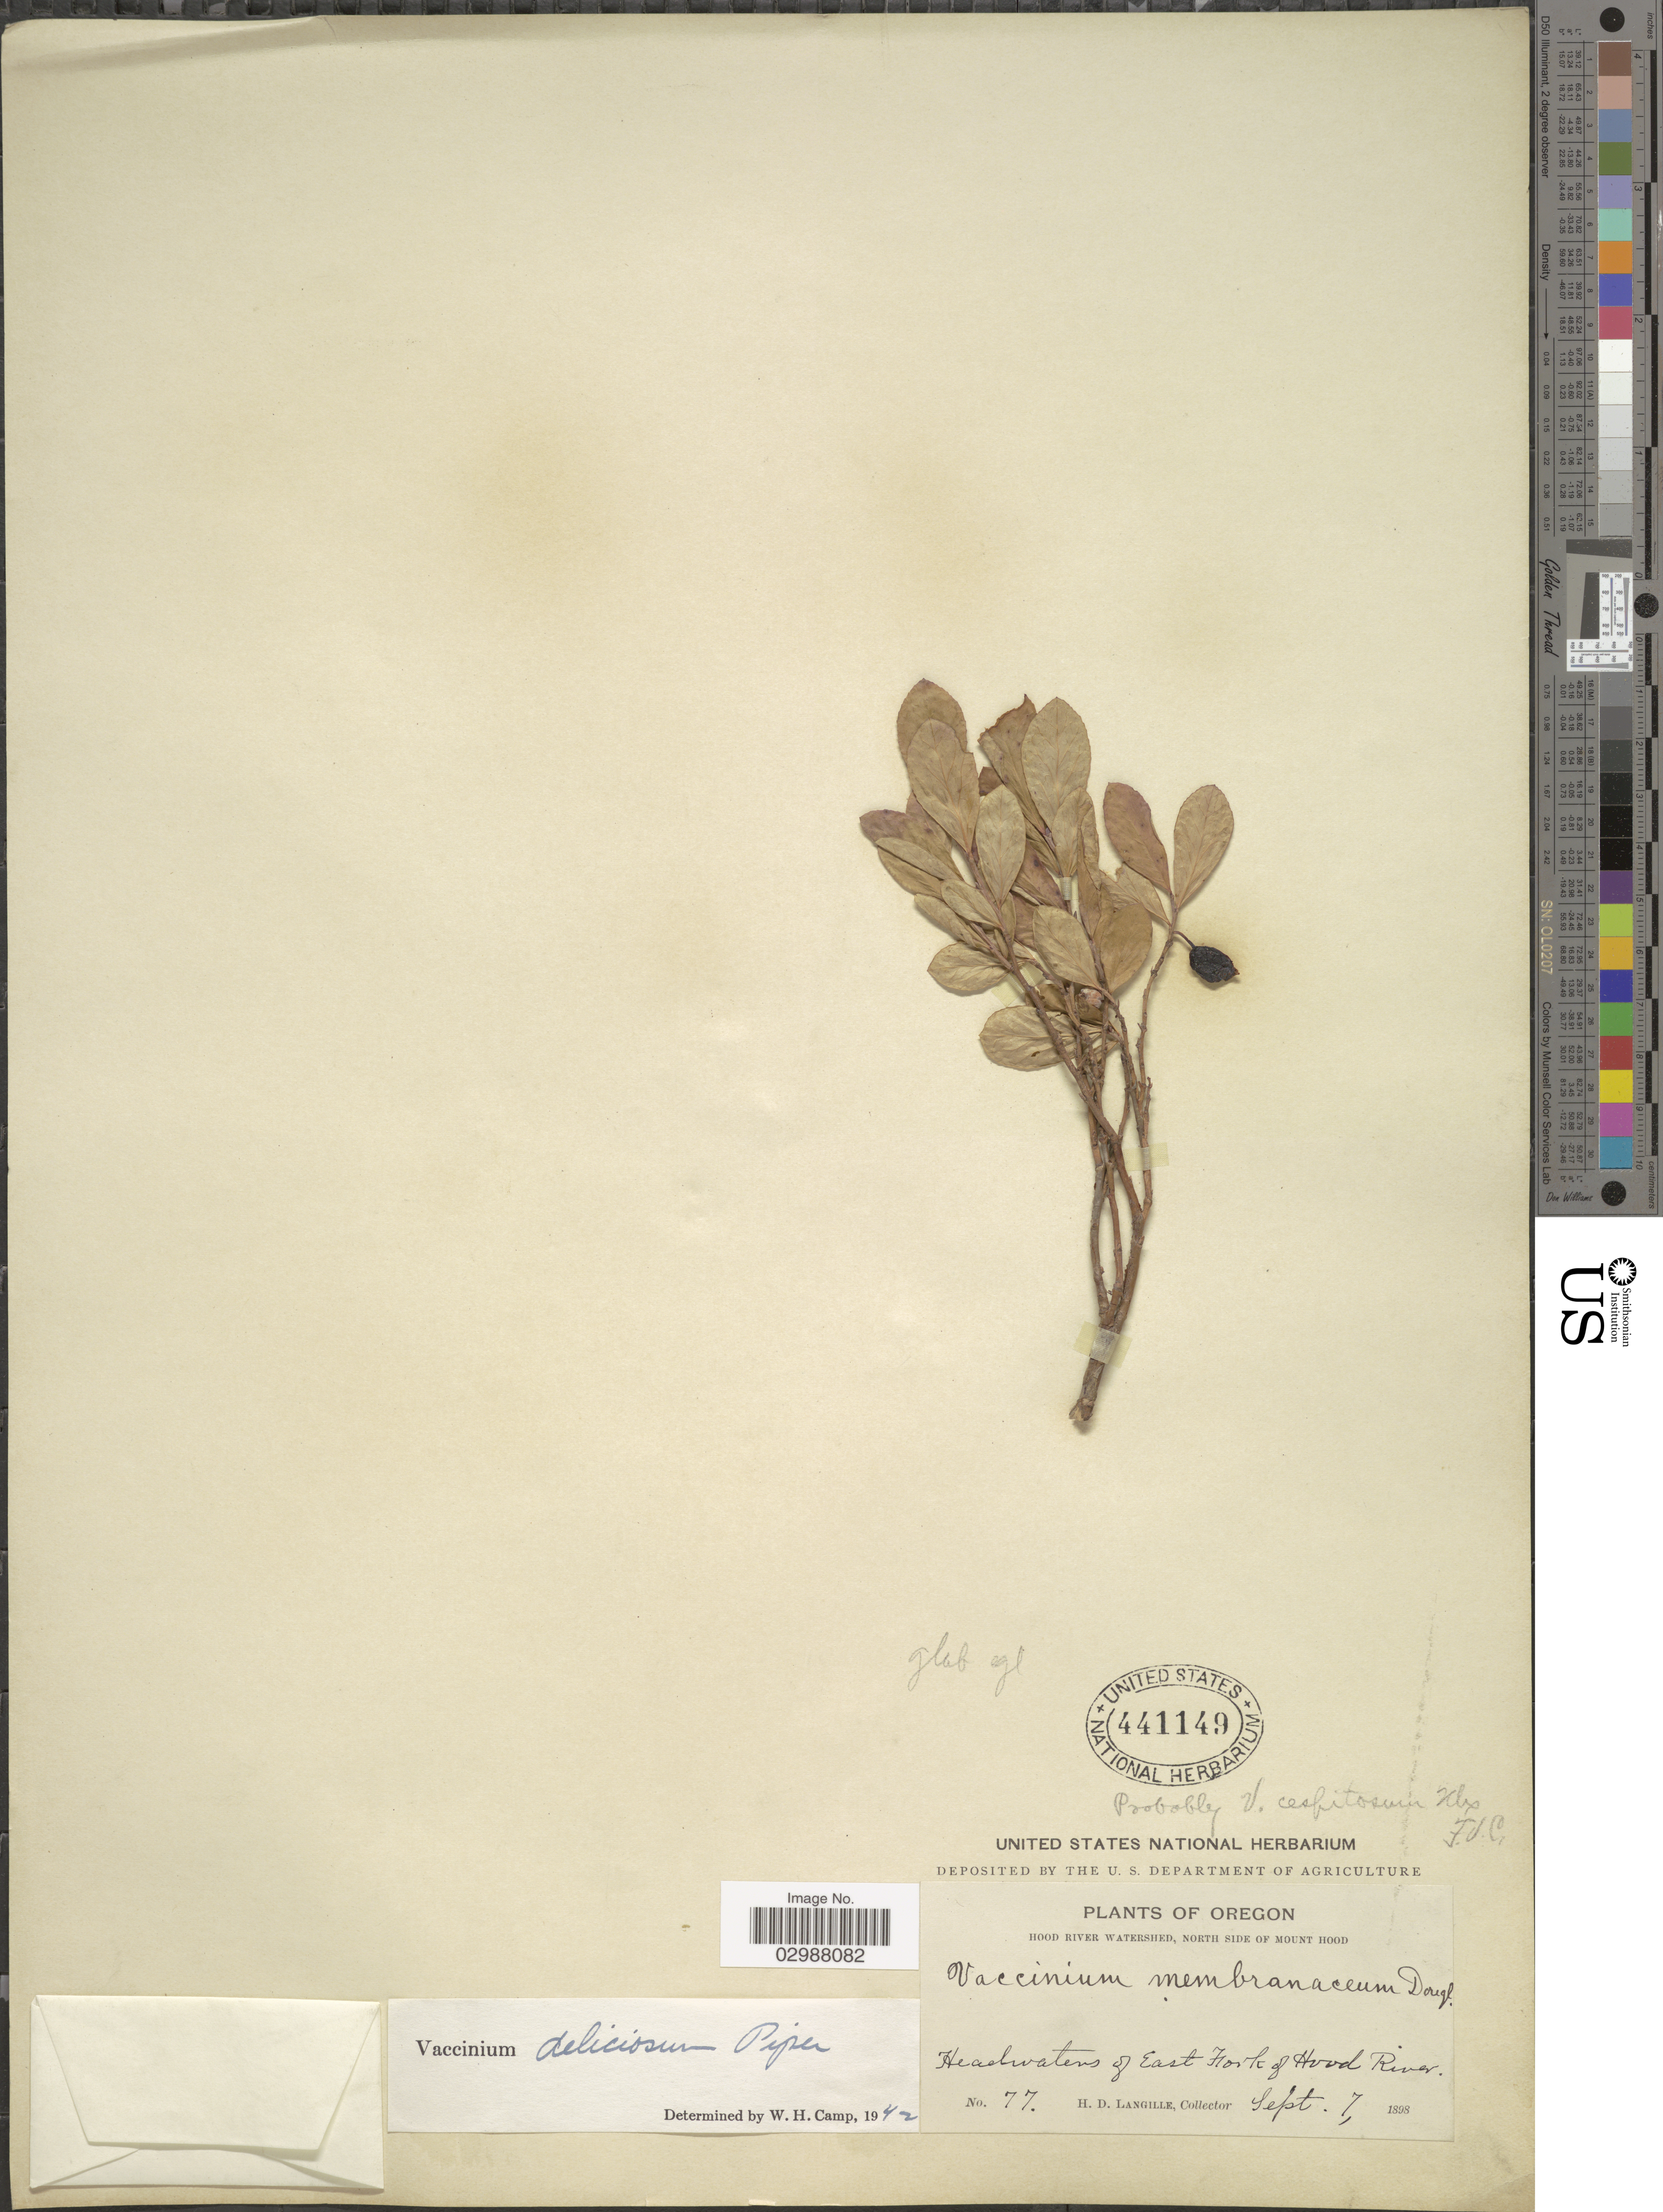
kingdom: Plantae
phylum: Tracheophyta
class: Magnoliopsida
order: Ericales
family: Ericaceae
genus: Vaccinium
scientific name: Vaccinium deliciosum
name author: Piper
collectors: H. Langille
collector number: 77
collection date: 1898-09-07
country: United States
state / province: Oregon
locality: Hood River Watershed, North side of Mount Hood. Headwaters of East Fork of Hood River.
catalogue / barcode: US 441149